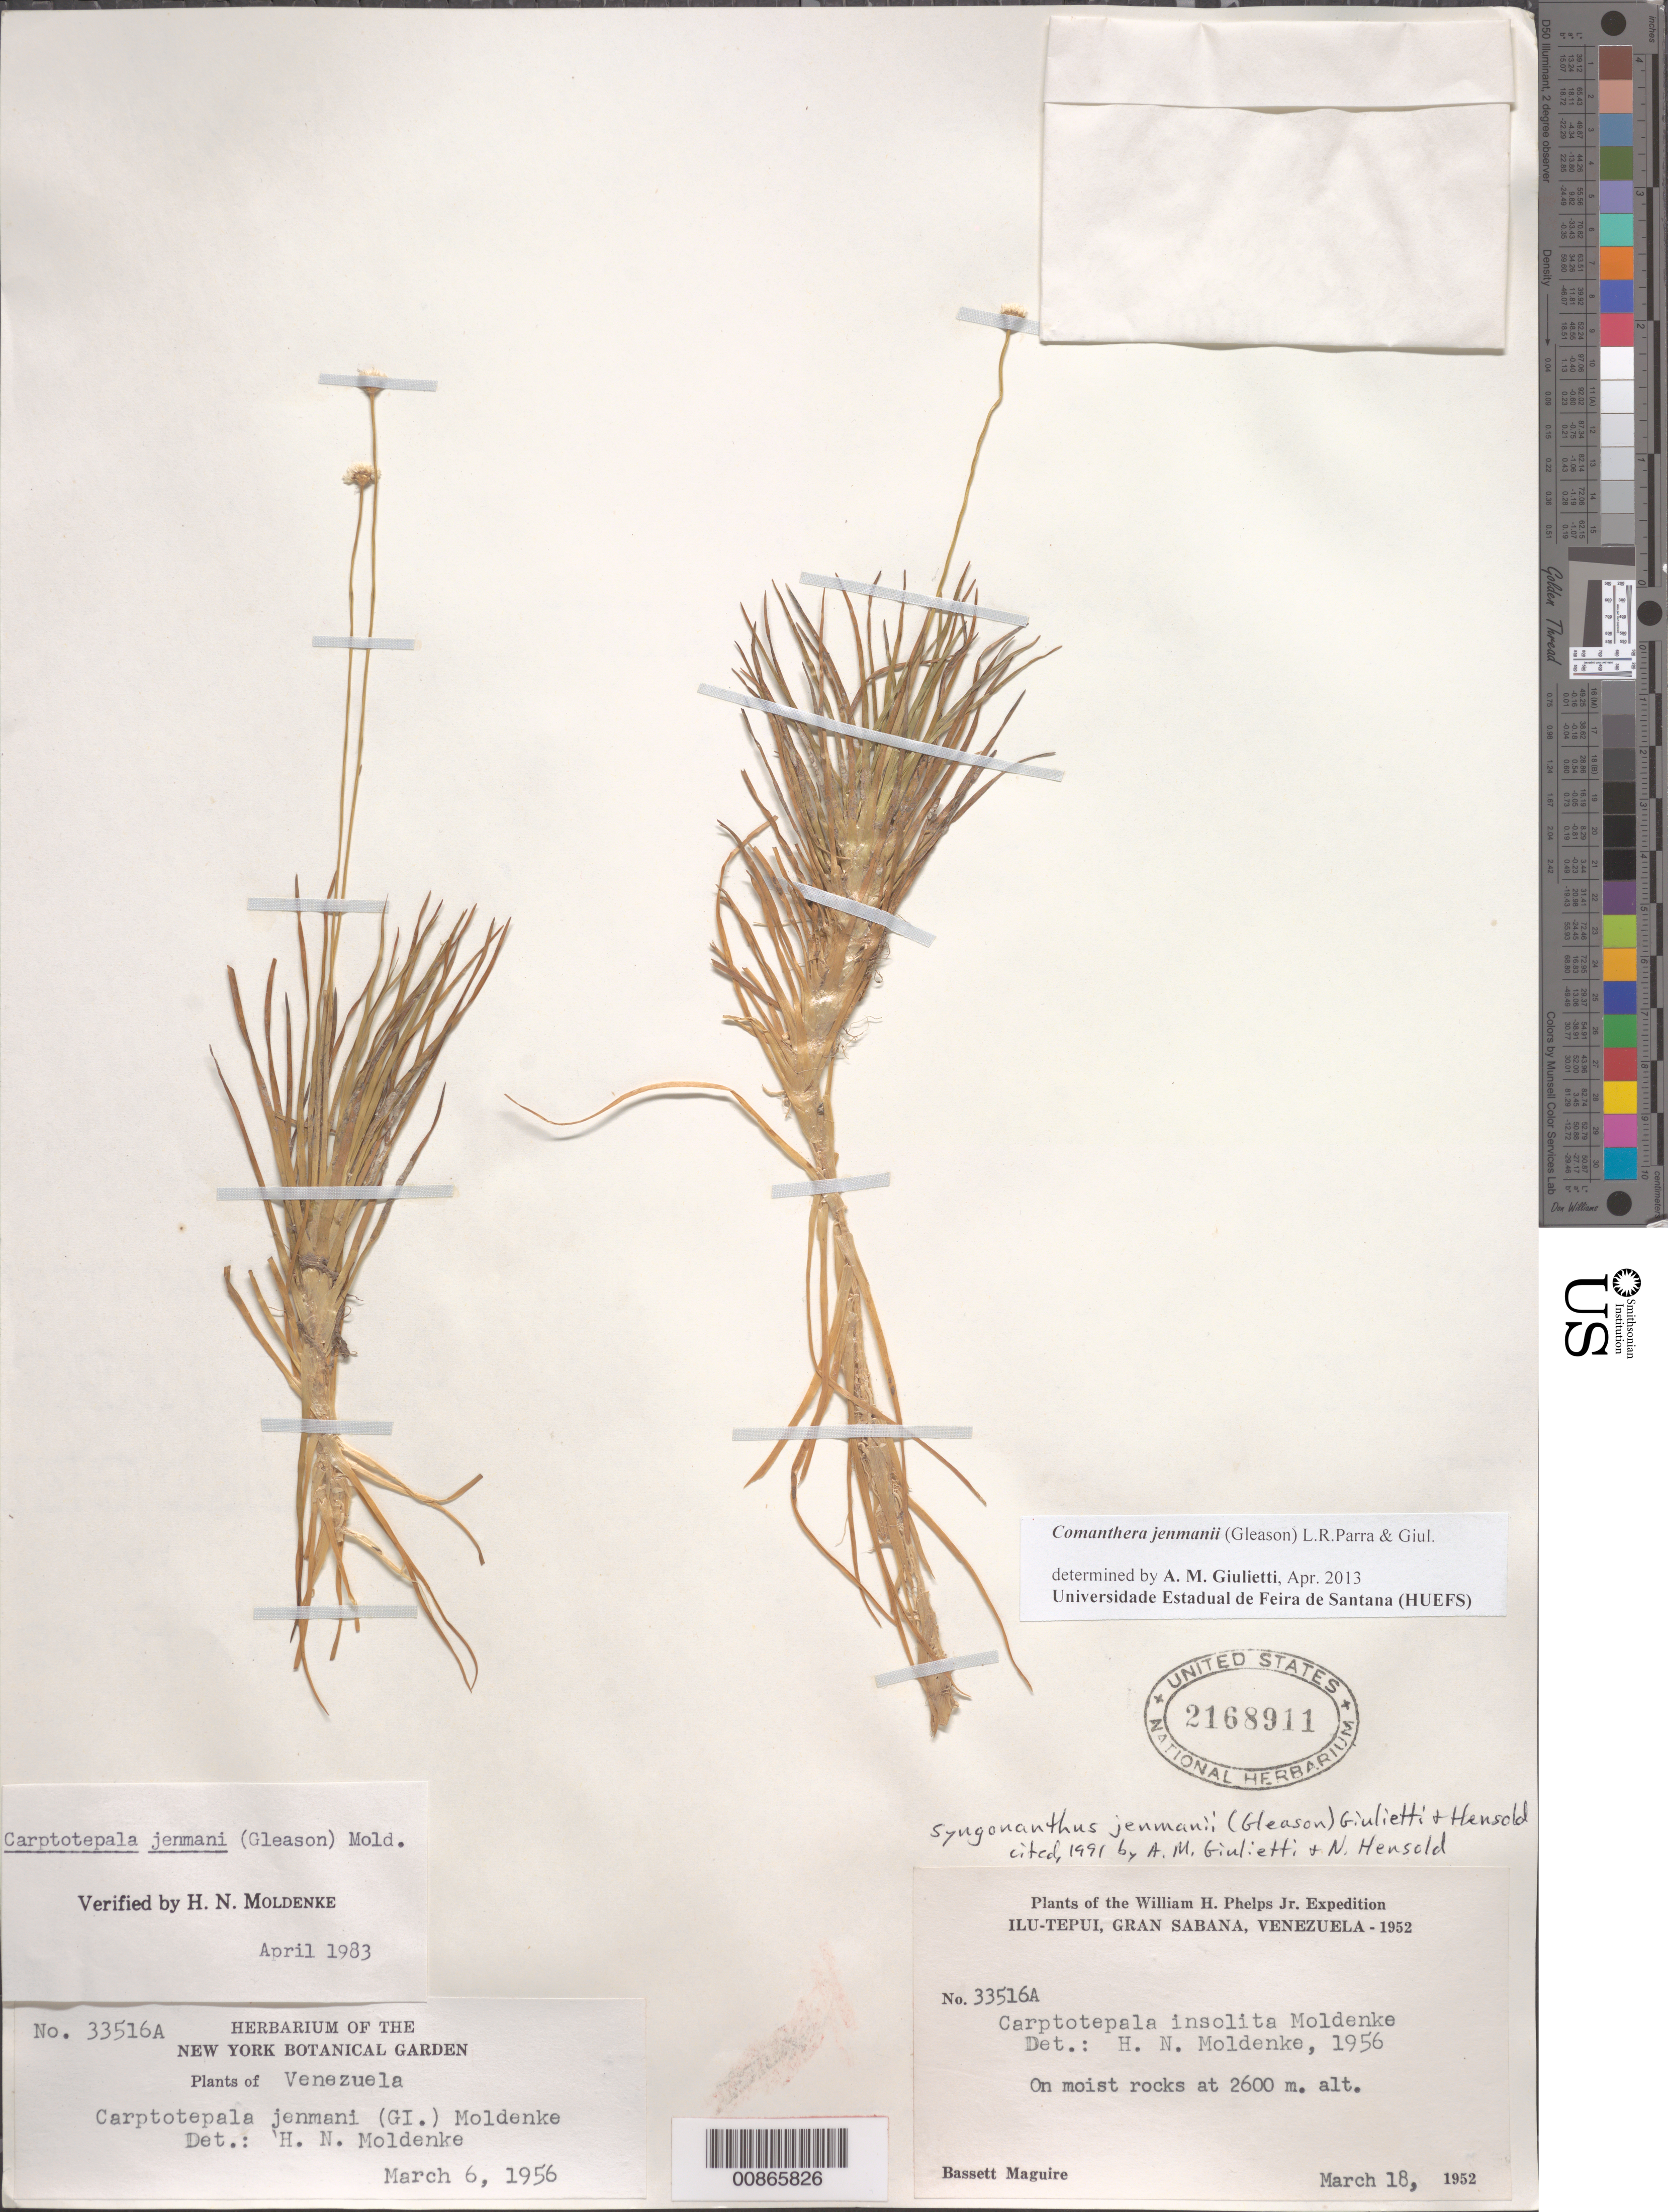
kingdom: Plantae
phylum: Tracheophyta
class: Liliopsida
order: Poales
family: Eriocaulaceae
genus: Comanthera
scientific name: Comanthera jenmanii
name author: (Gleason) L.R. Parra & Giul.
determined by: Giulietti, Ana M.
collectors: B. Maguire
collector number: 33516 A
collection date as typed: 18-Mar-52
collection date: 1952-03-18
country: Venezuela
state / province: Bolívar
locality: Gran Sabana, Ilu-tepuí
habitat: Moist rocks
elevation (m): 2600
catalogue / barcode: US 2168911